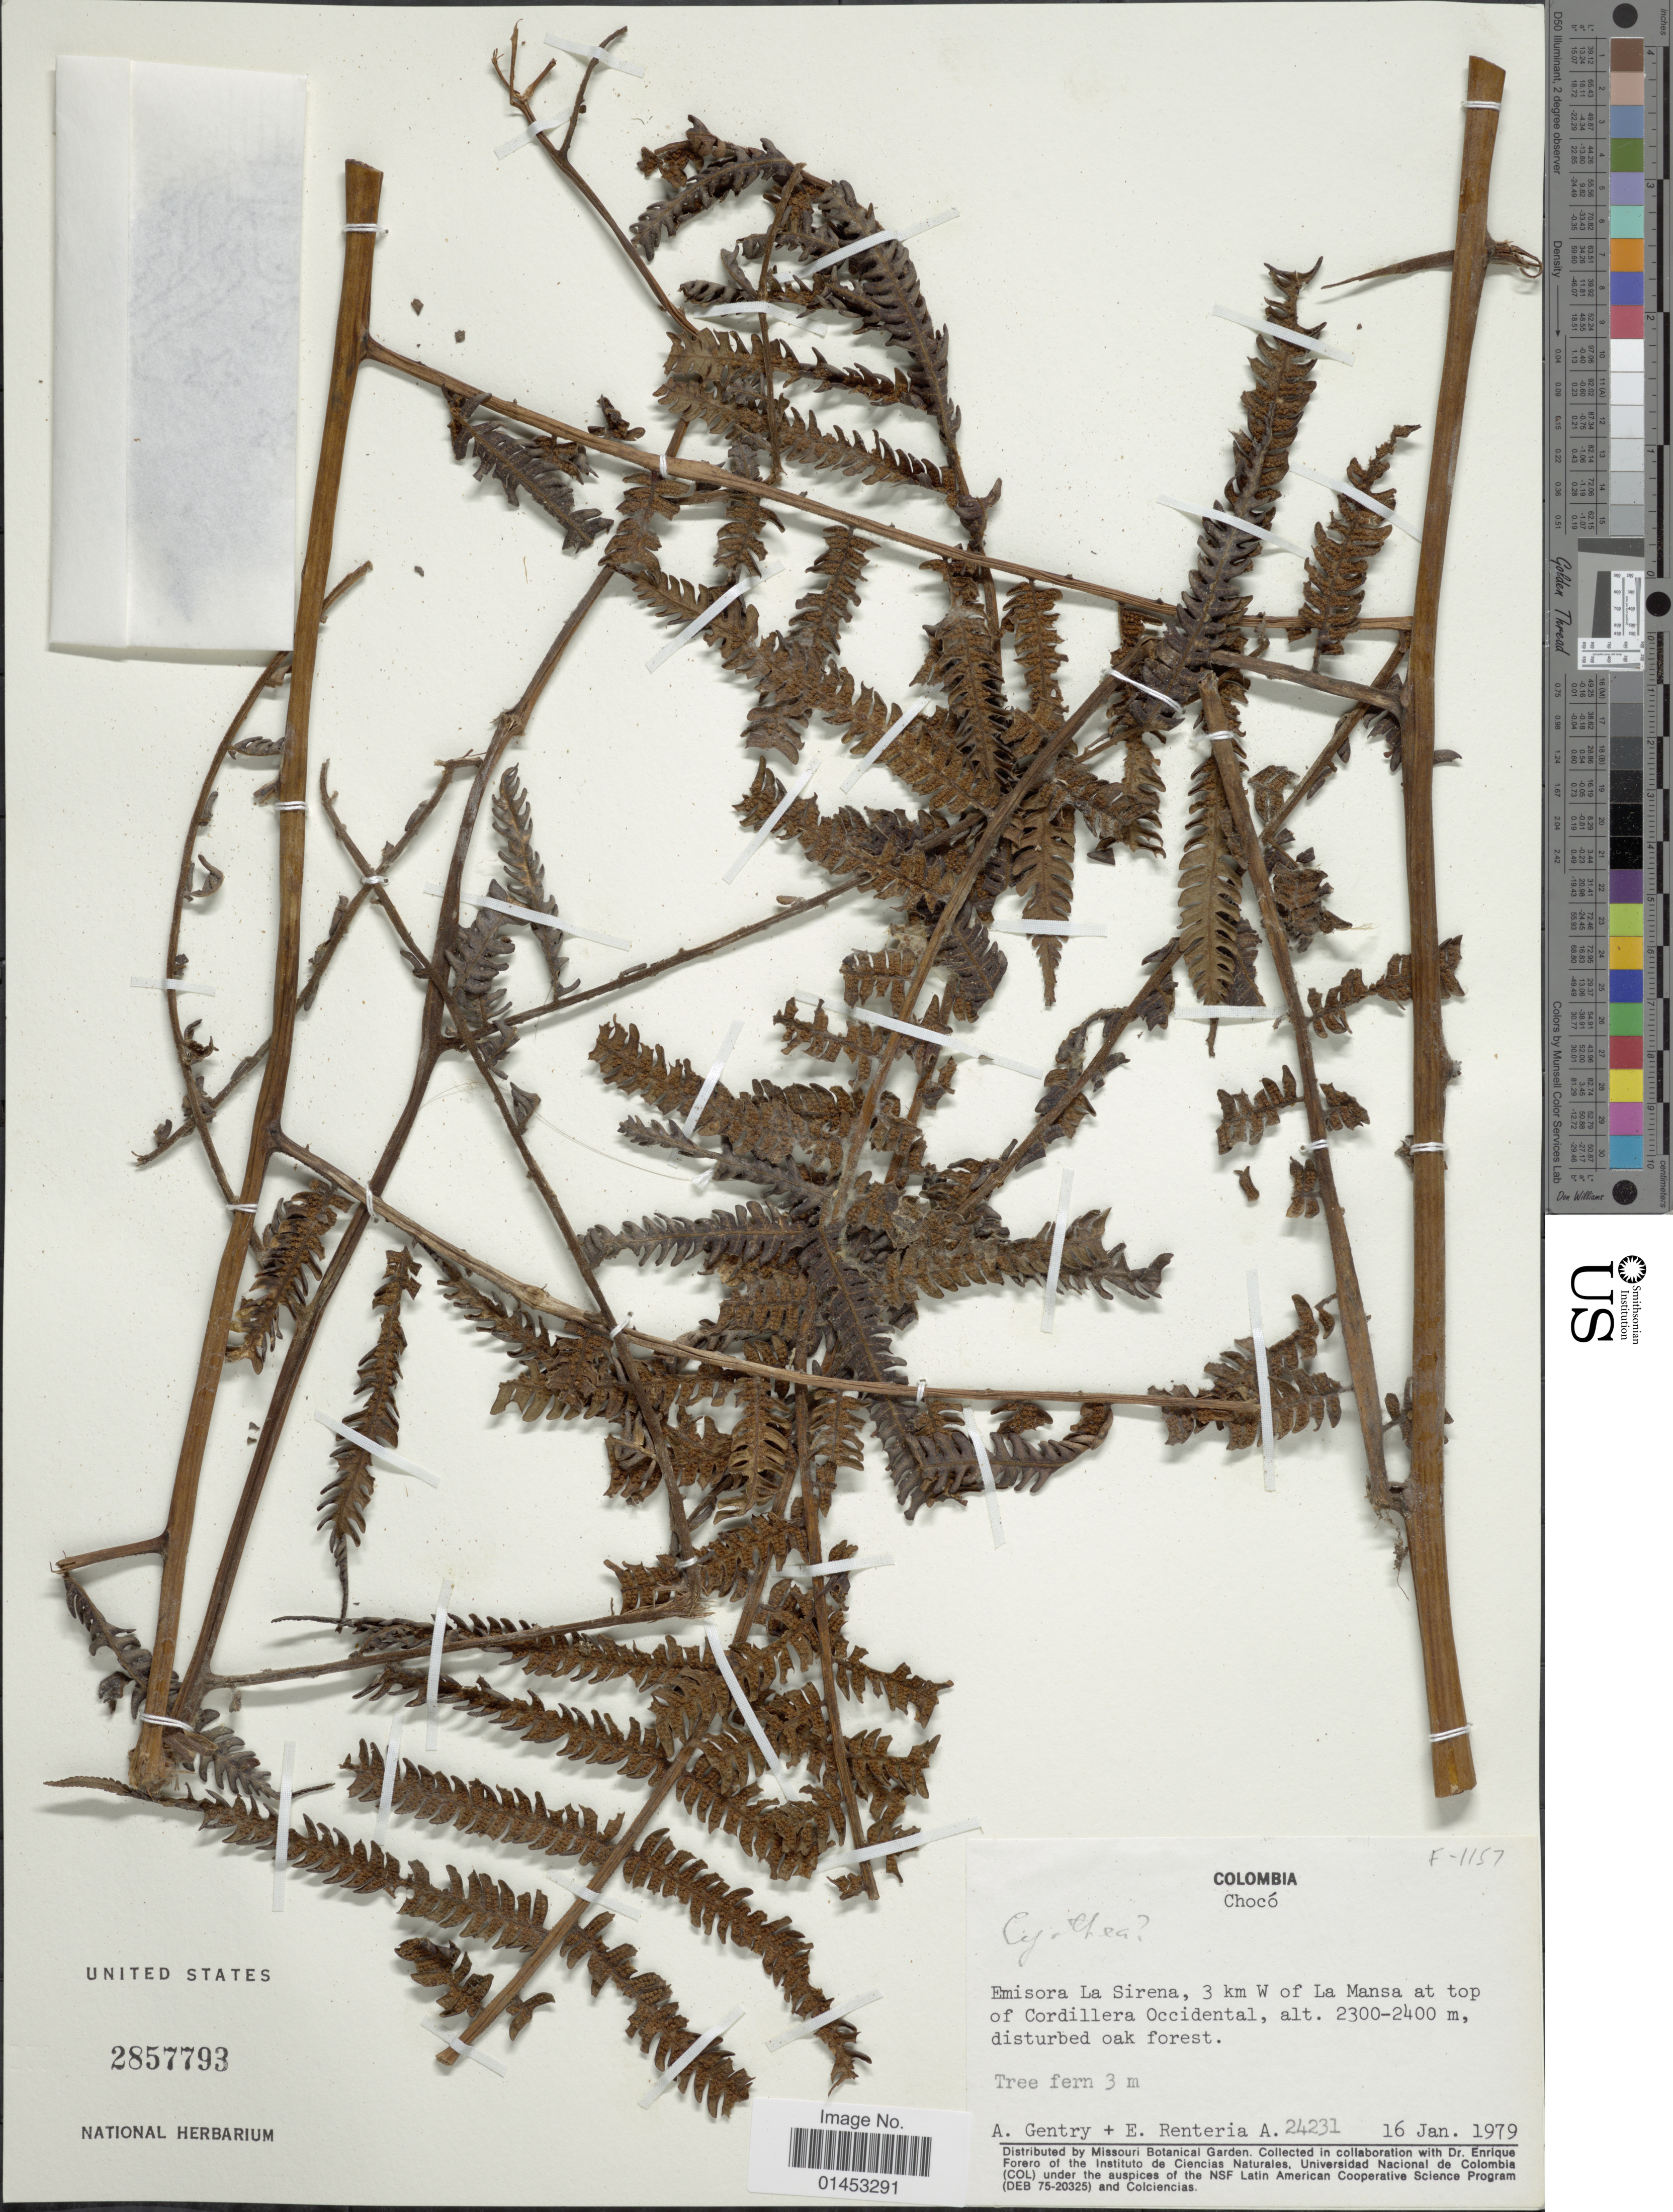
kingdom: Plantae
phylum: Tracheophyta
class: Polypodiopsida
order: Cyatheales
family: Cyatheaceae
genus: Cyathea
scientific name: Cyathea sp.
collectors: A. H. Gentry & E. Renteria A.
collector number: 24231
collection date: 1979-01-16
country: Colombia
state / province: Chocó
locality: Chocó, Emisora la Sirena, 3km W of La Mansa At top of Cordillera occidental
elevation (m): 2300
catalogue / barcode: US 2857793